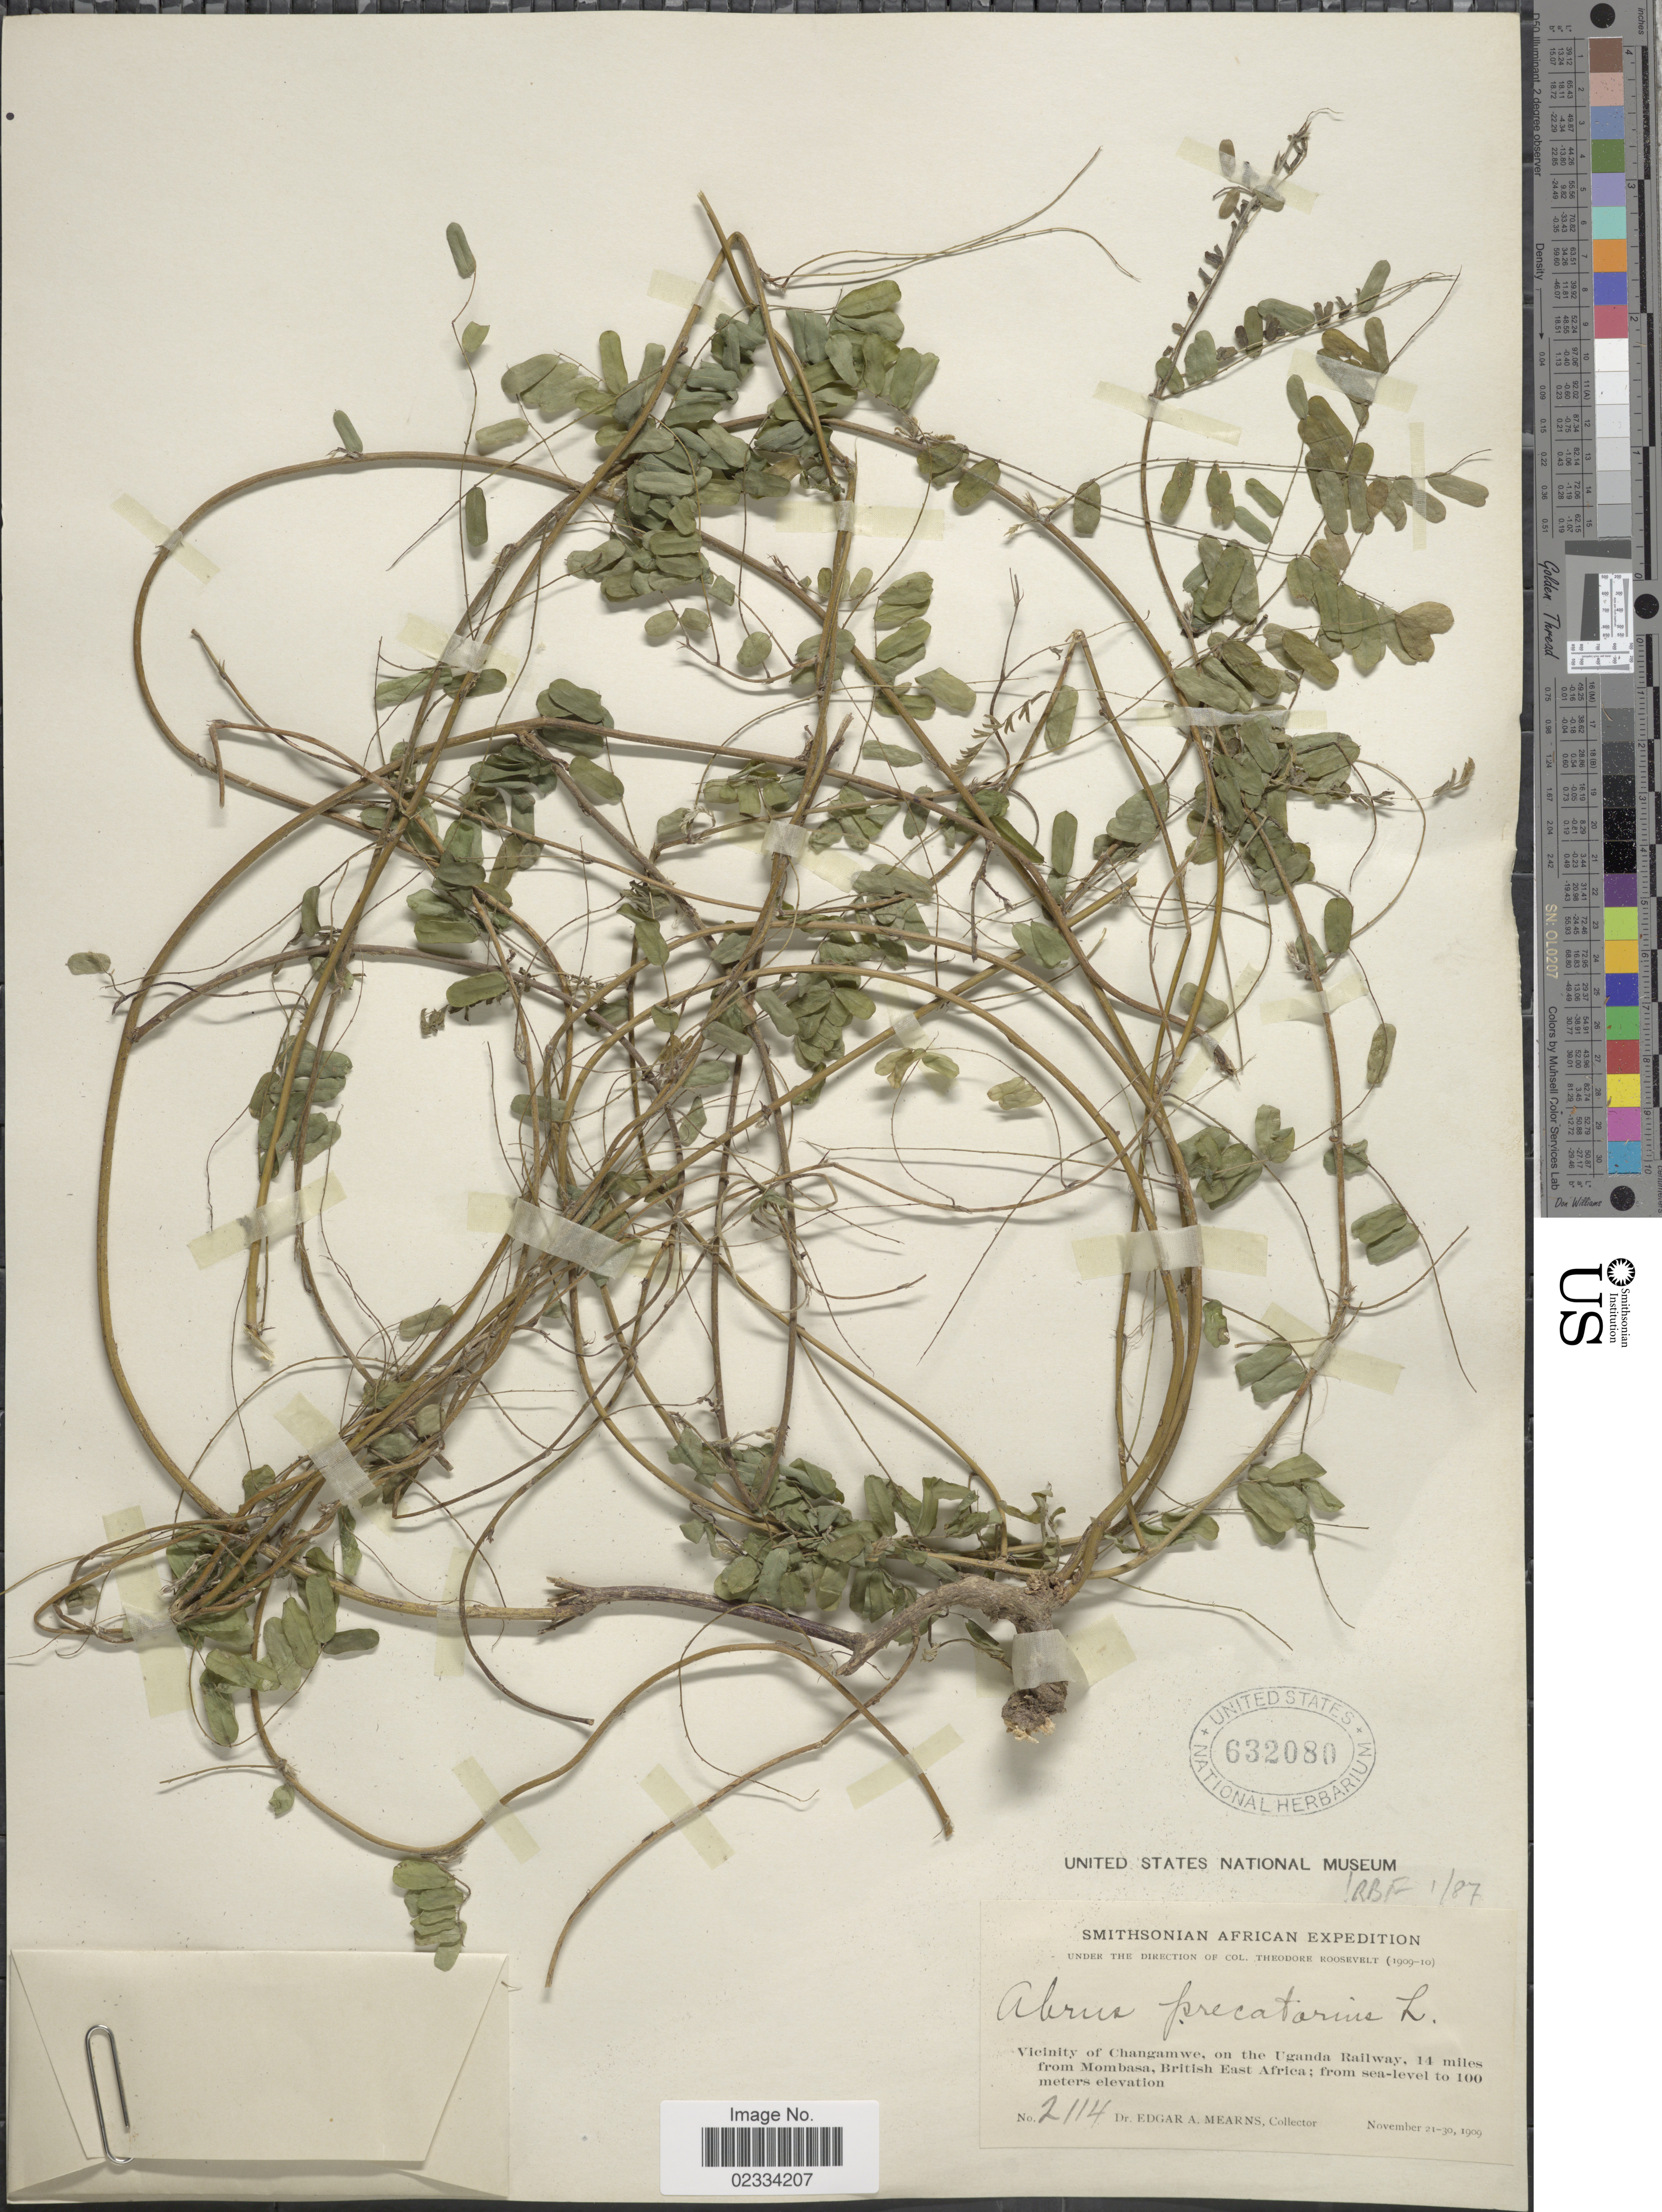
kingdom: Plantae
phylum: Tracheophyta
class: Magnoliopsida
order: Fabales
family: Fabaceae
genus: Abrus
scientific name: Abrus precatorius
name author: L.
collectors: E. A. Mearns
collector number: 2114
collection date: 1909-11-21/1909-11-30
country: Kenya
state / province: Mombasa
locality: Vicinity of Changamwe, on the Uganda Railway, 14 miles from Mombasa, British East Africa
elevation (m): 0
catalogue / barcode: US 632080